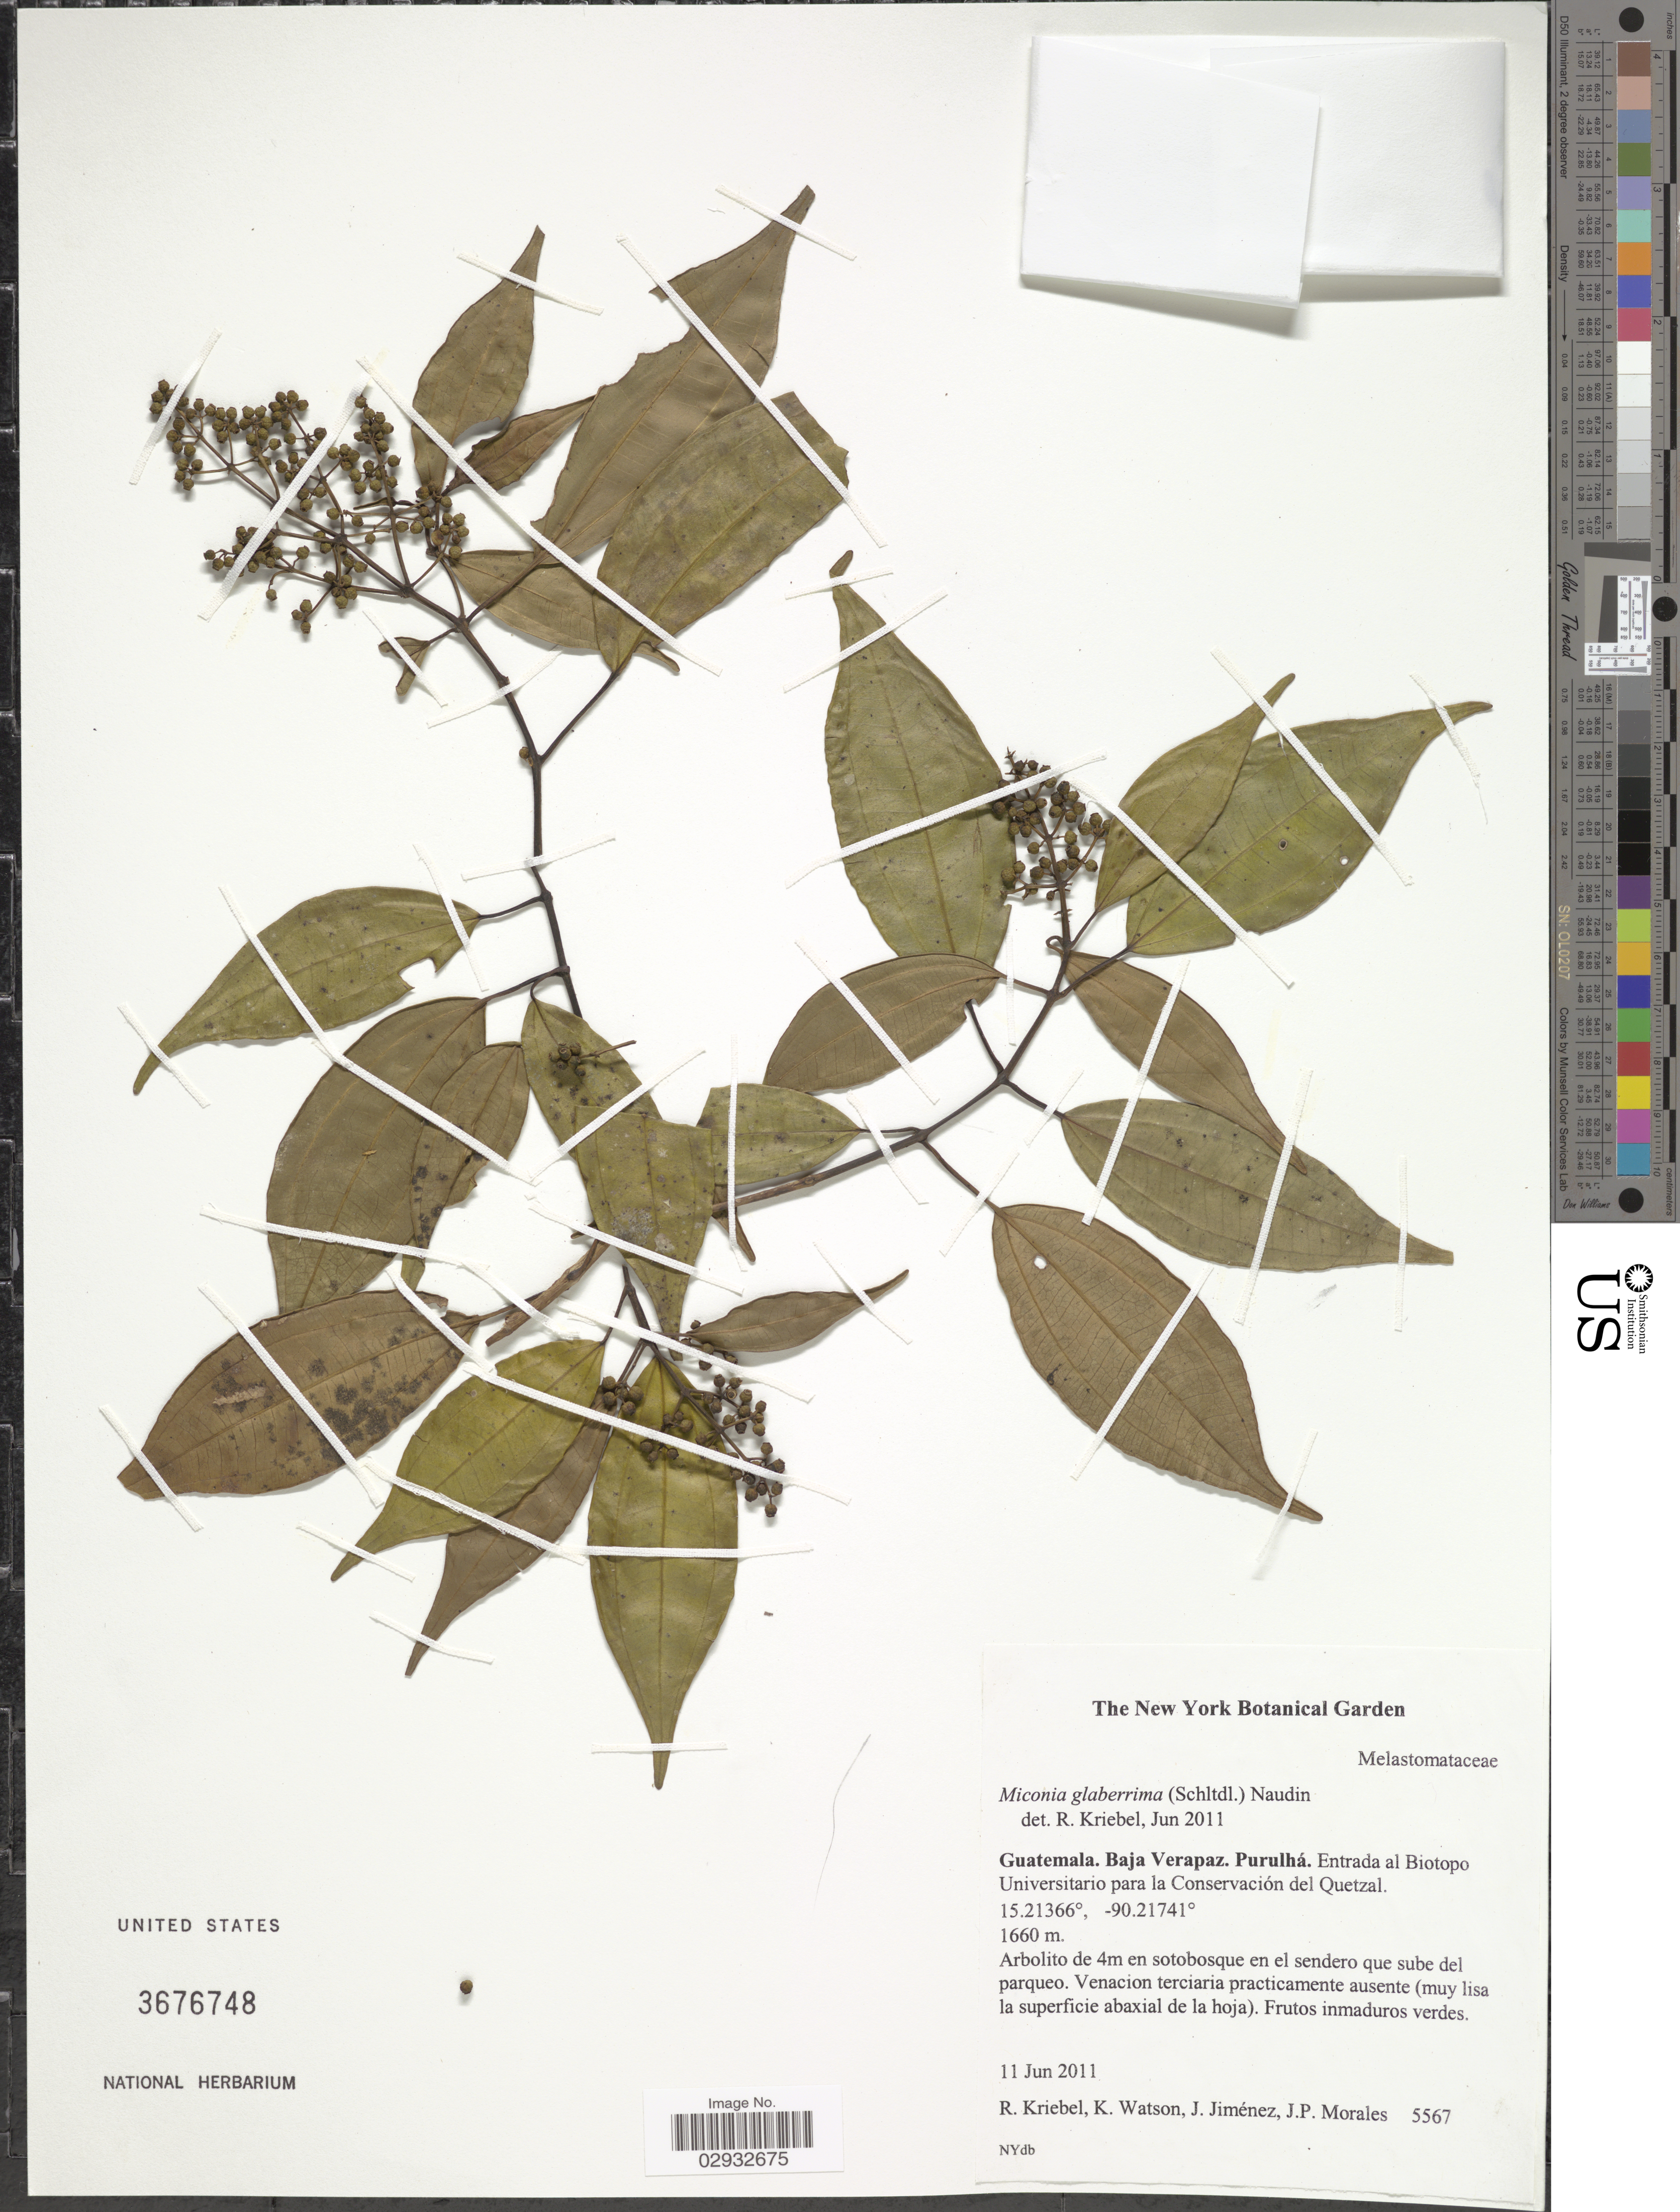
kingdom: Plantae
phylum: Tracheophyta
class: Magnoliopsida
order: Myrtales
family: Melastomataceae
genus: Miconia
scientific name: Miconia glaberrima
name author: (Schltdl.) Naudin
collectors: R. Kriebel, K. Watson, J. Jiménez Ramírez & J. Morales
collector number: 5567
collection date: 2011-06-11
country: Guatemala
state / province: Baja Verapaz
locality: Purulhá. Entrada al Biotopo Universitario para la Conservación del Quetzal.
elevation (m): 1660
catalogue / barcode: US 3676748